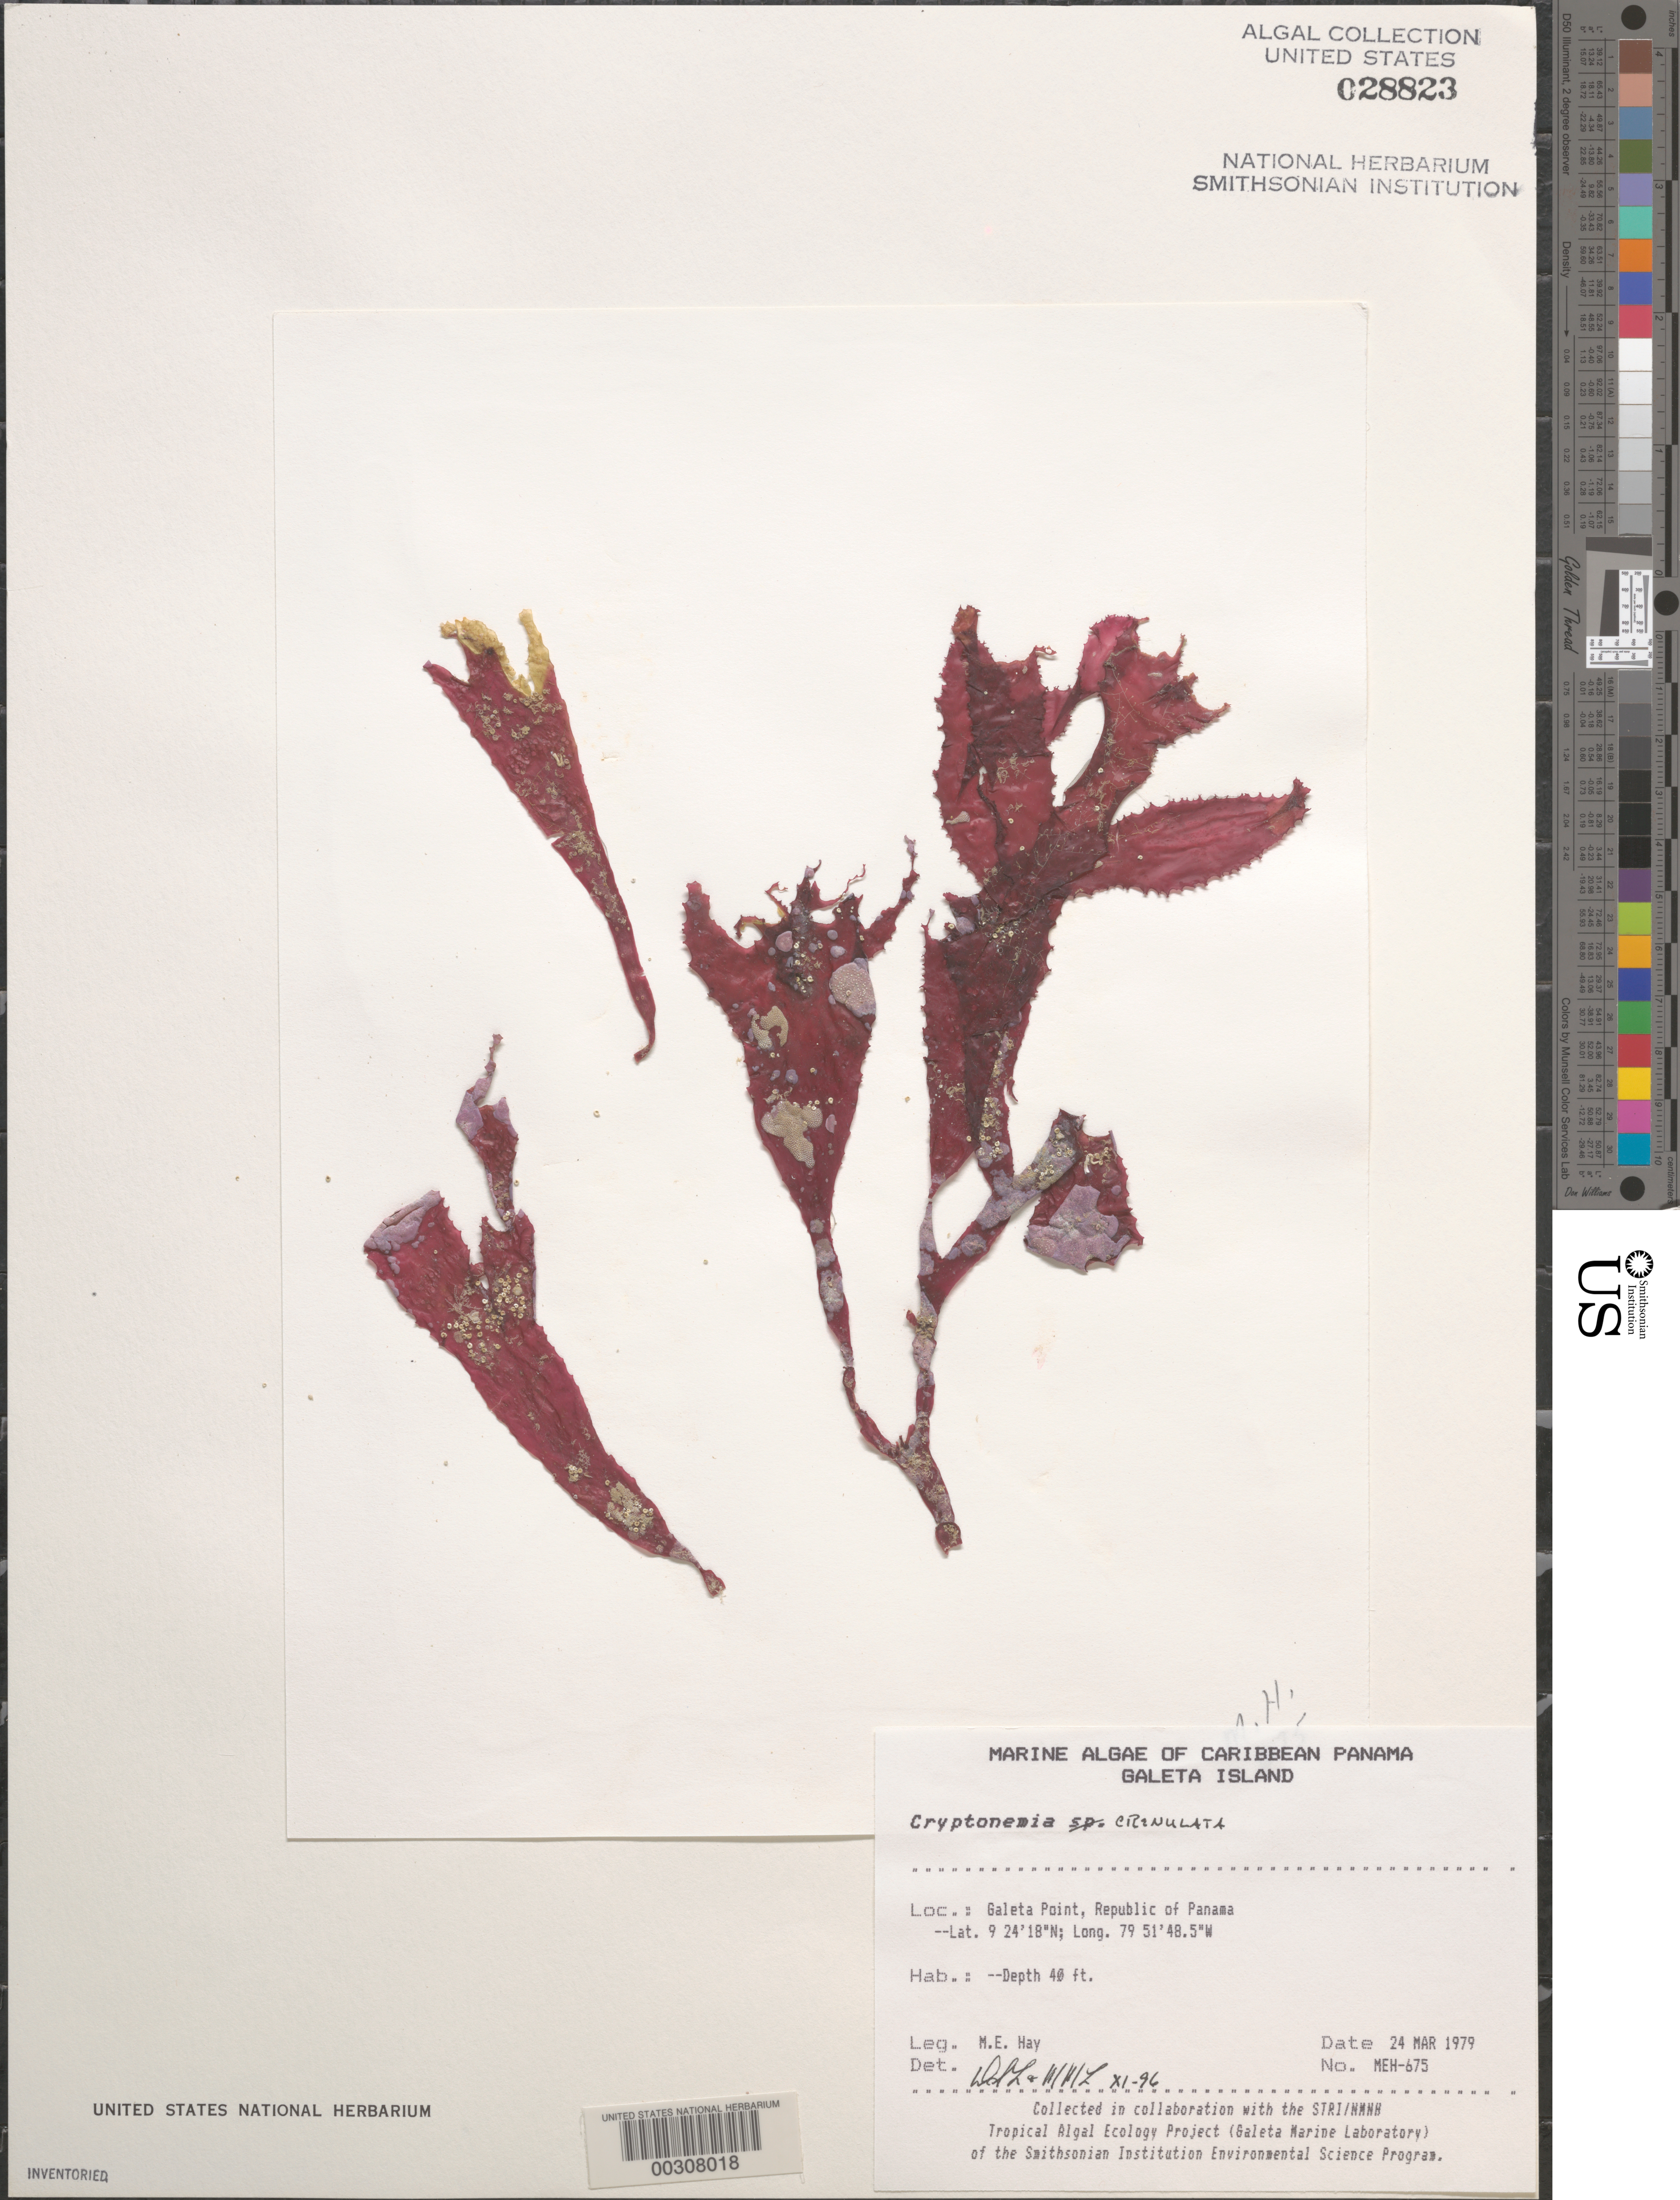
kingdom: Plantae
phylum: Rhodophyta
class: Florideophyceae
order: Halymeniales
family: Halymeniaceae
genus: Cryptonemia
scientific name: Cryptonemia crenulata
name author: (J. Agardh) J. Agardh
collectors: M. E. Hay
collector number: MEH-675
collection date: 1979-03-24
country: Panama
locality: Caribbean Panama. Galeta Island. Galeta Point, Republic of Panama.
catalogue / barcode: US 28823